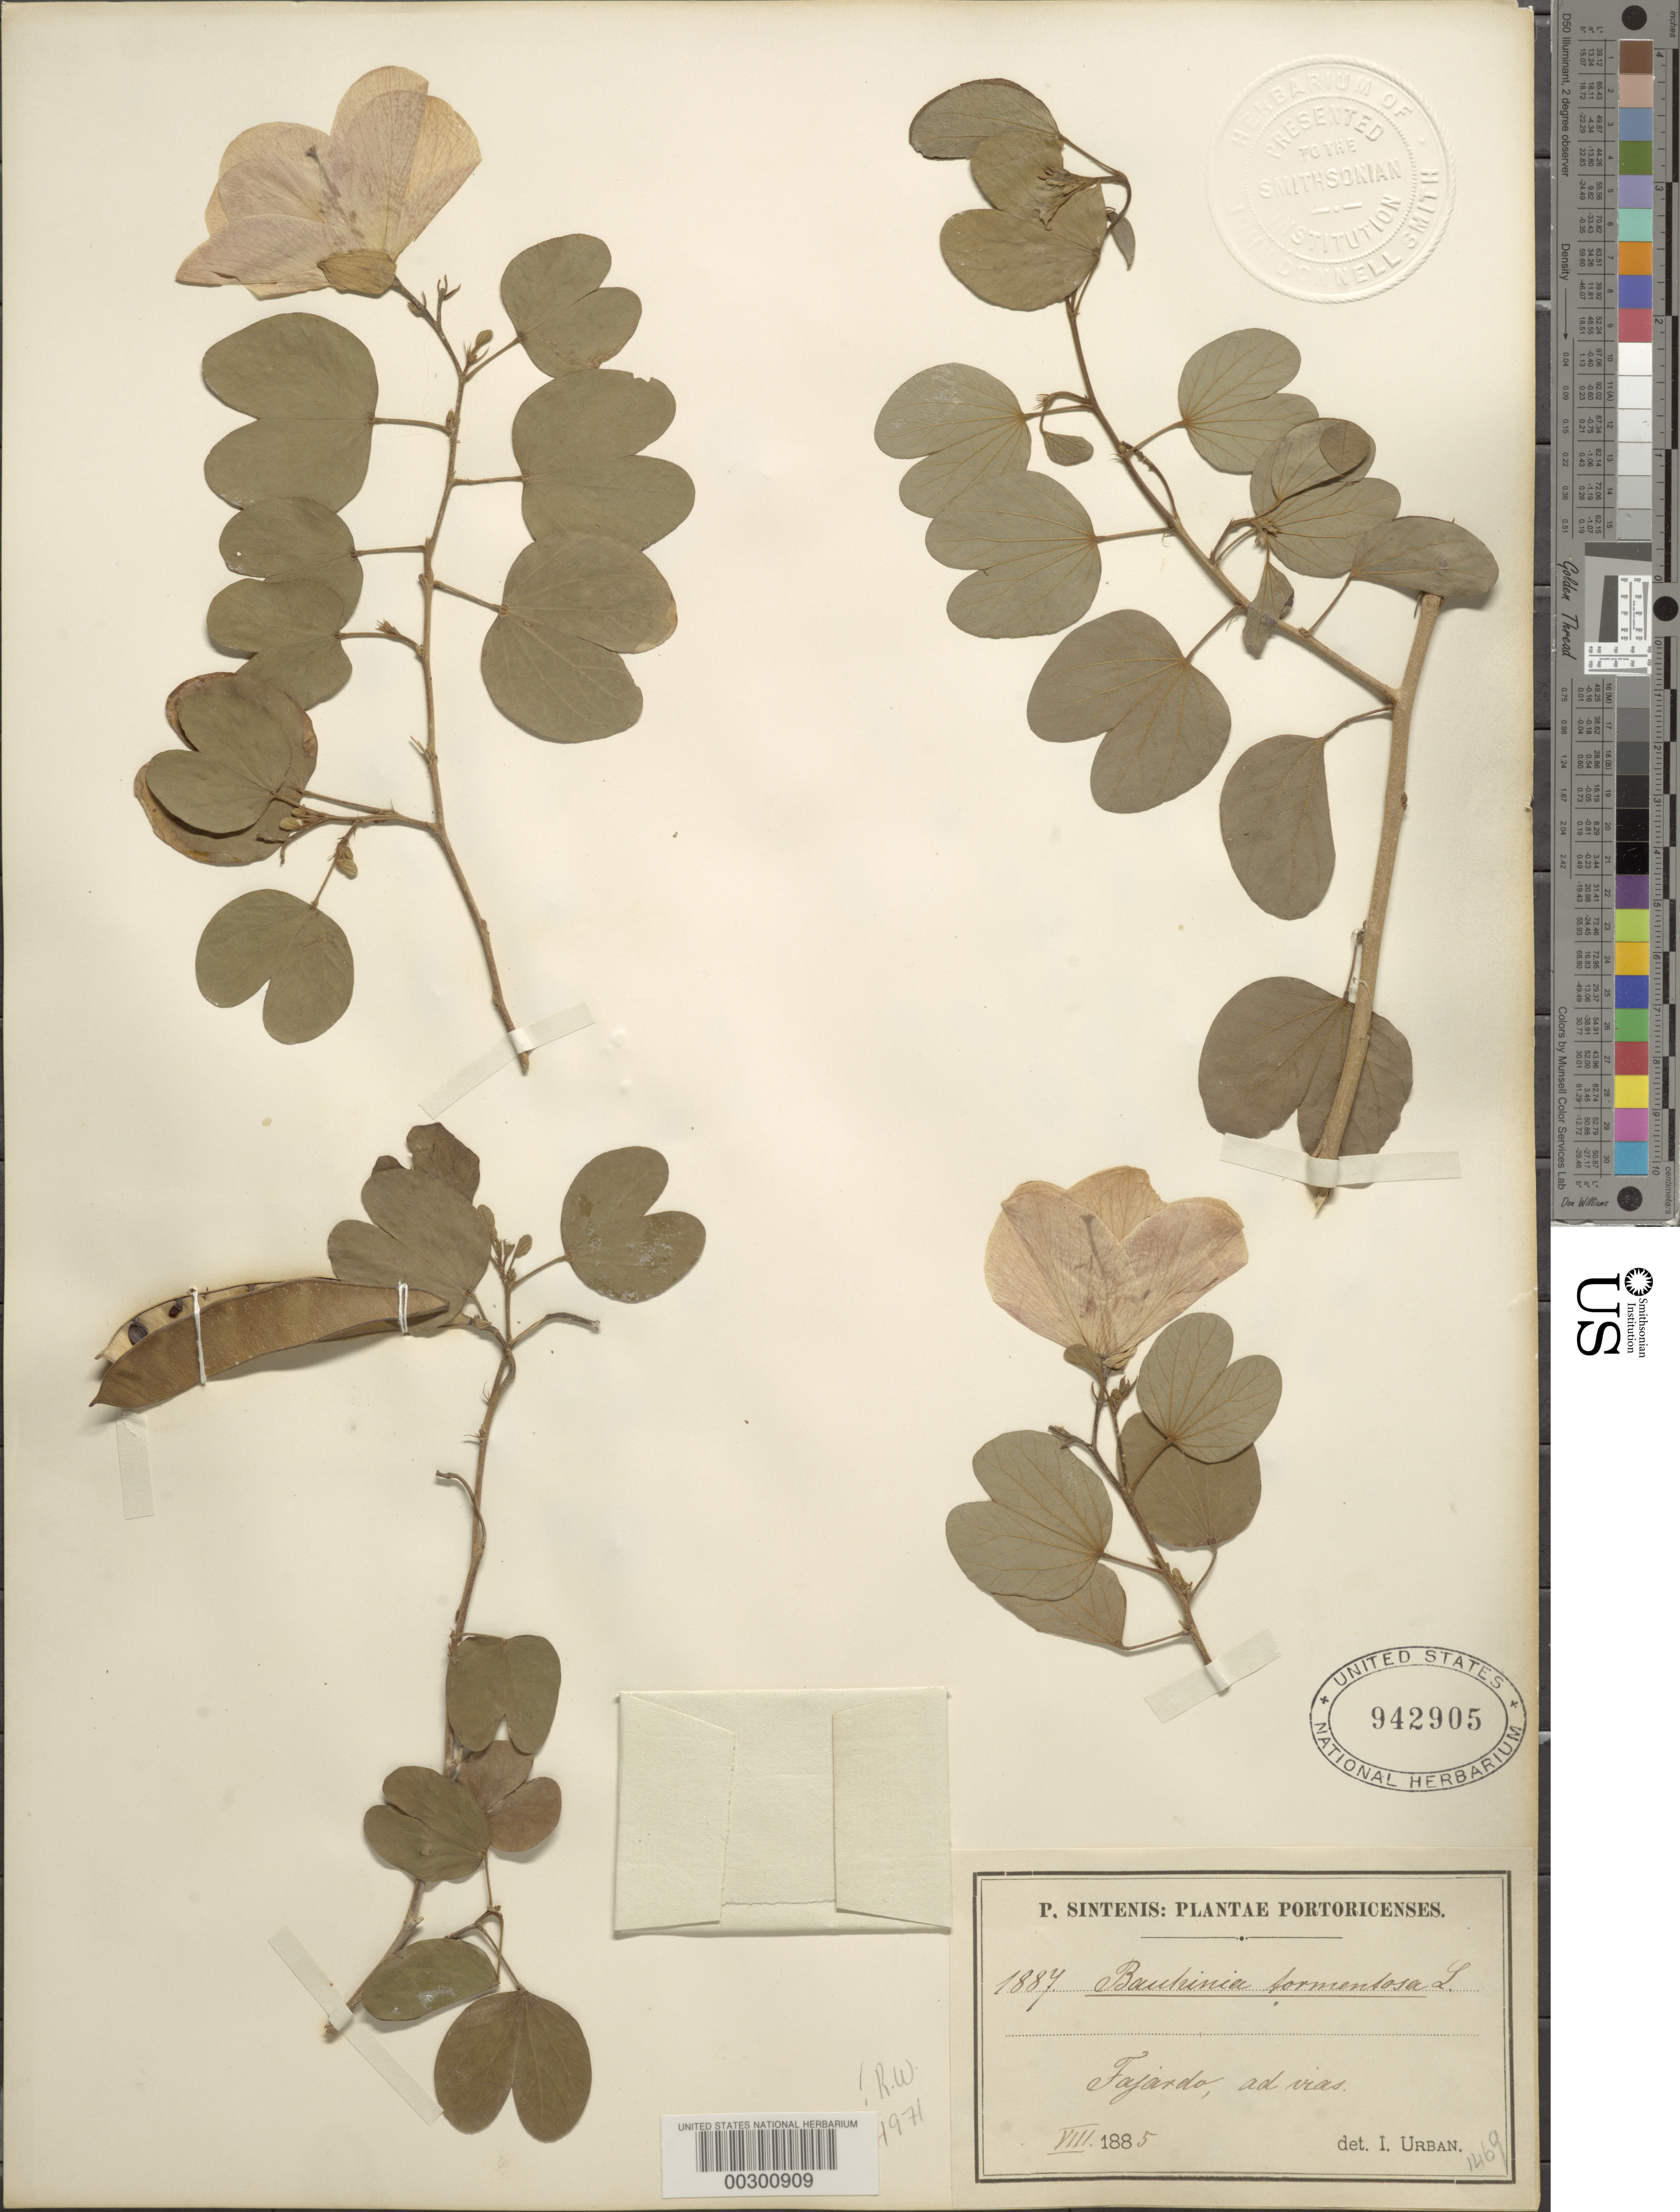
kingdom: Plantae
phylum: Tracheophyta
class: Magnoliopsida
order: Fabales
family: Fabaceae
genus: Bauhinia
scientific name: Bauhinia tomentosa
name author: L.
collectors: P. Sintenis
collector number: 1884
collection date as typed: Aug 1885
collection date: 1885-08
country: Puerto Rico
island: Greater Antilles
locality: Fajardo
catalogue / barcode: US 942905